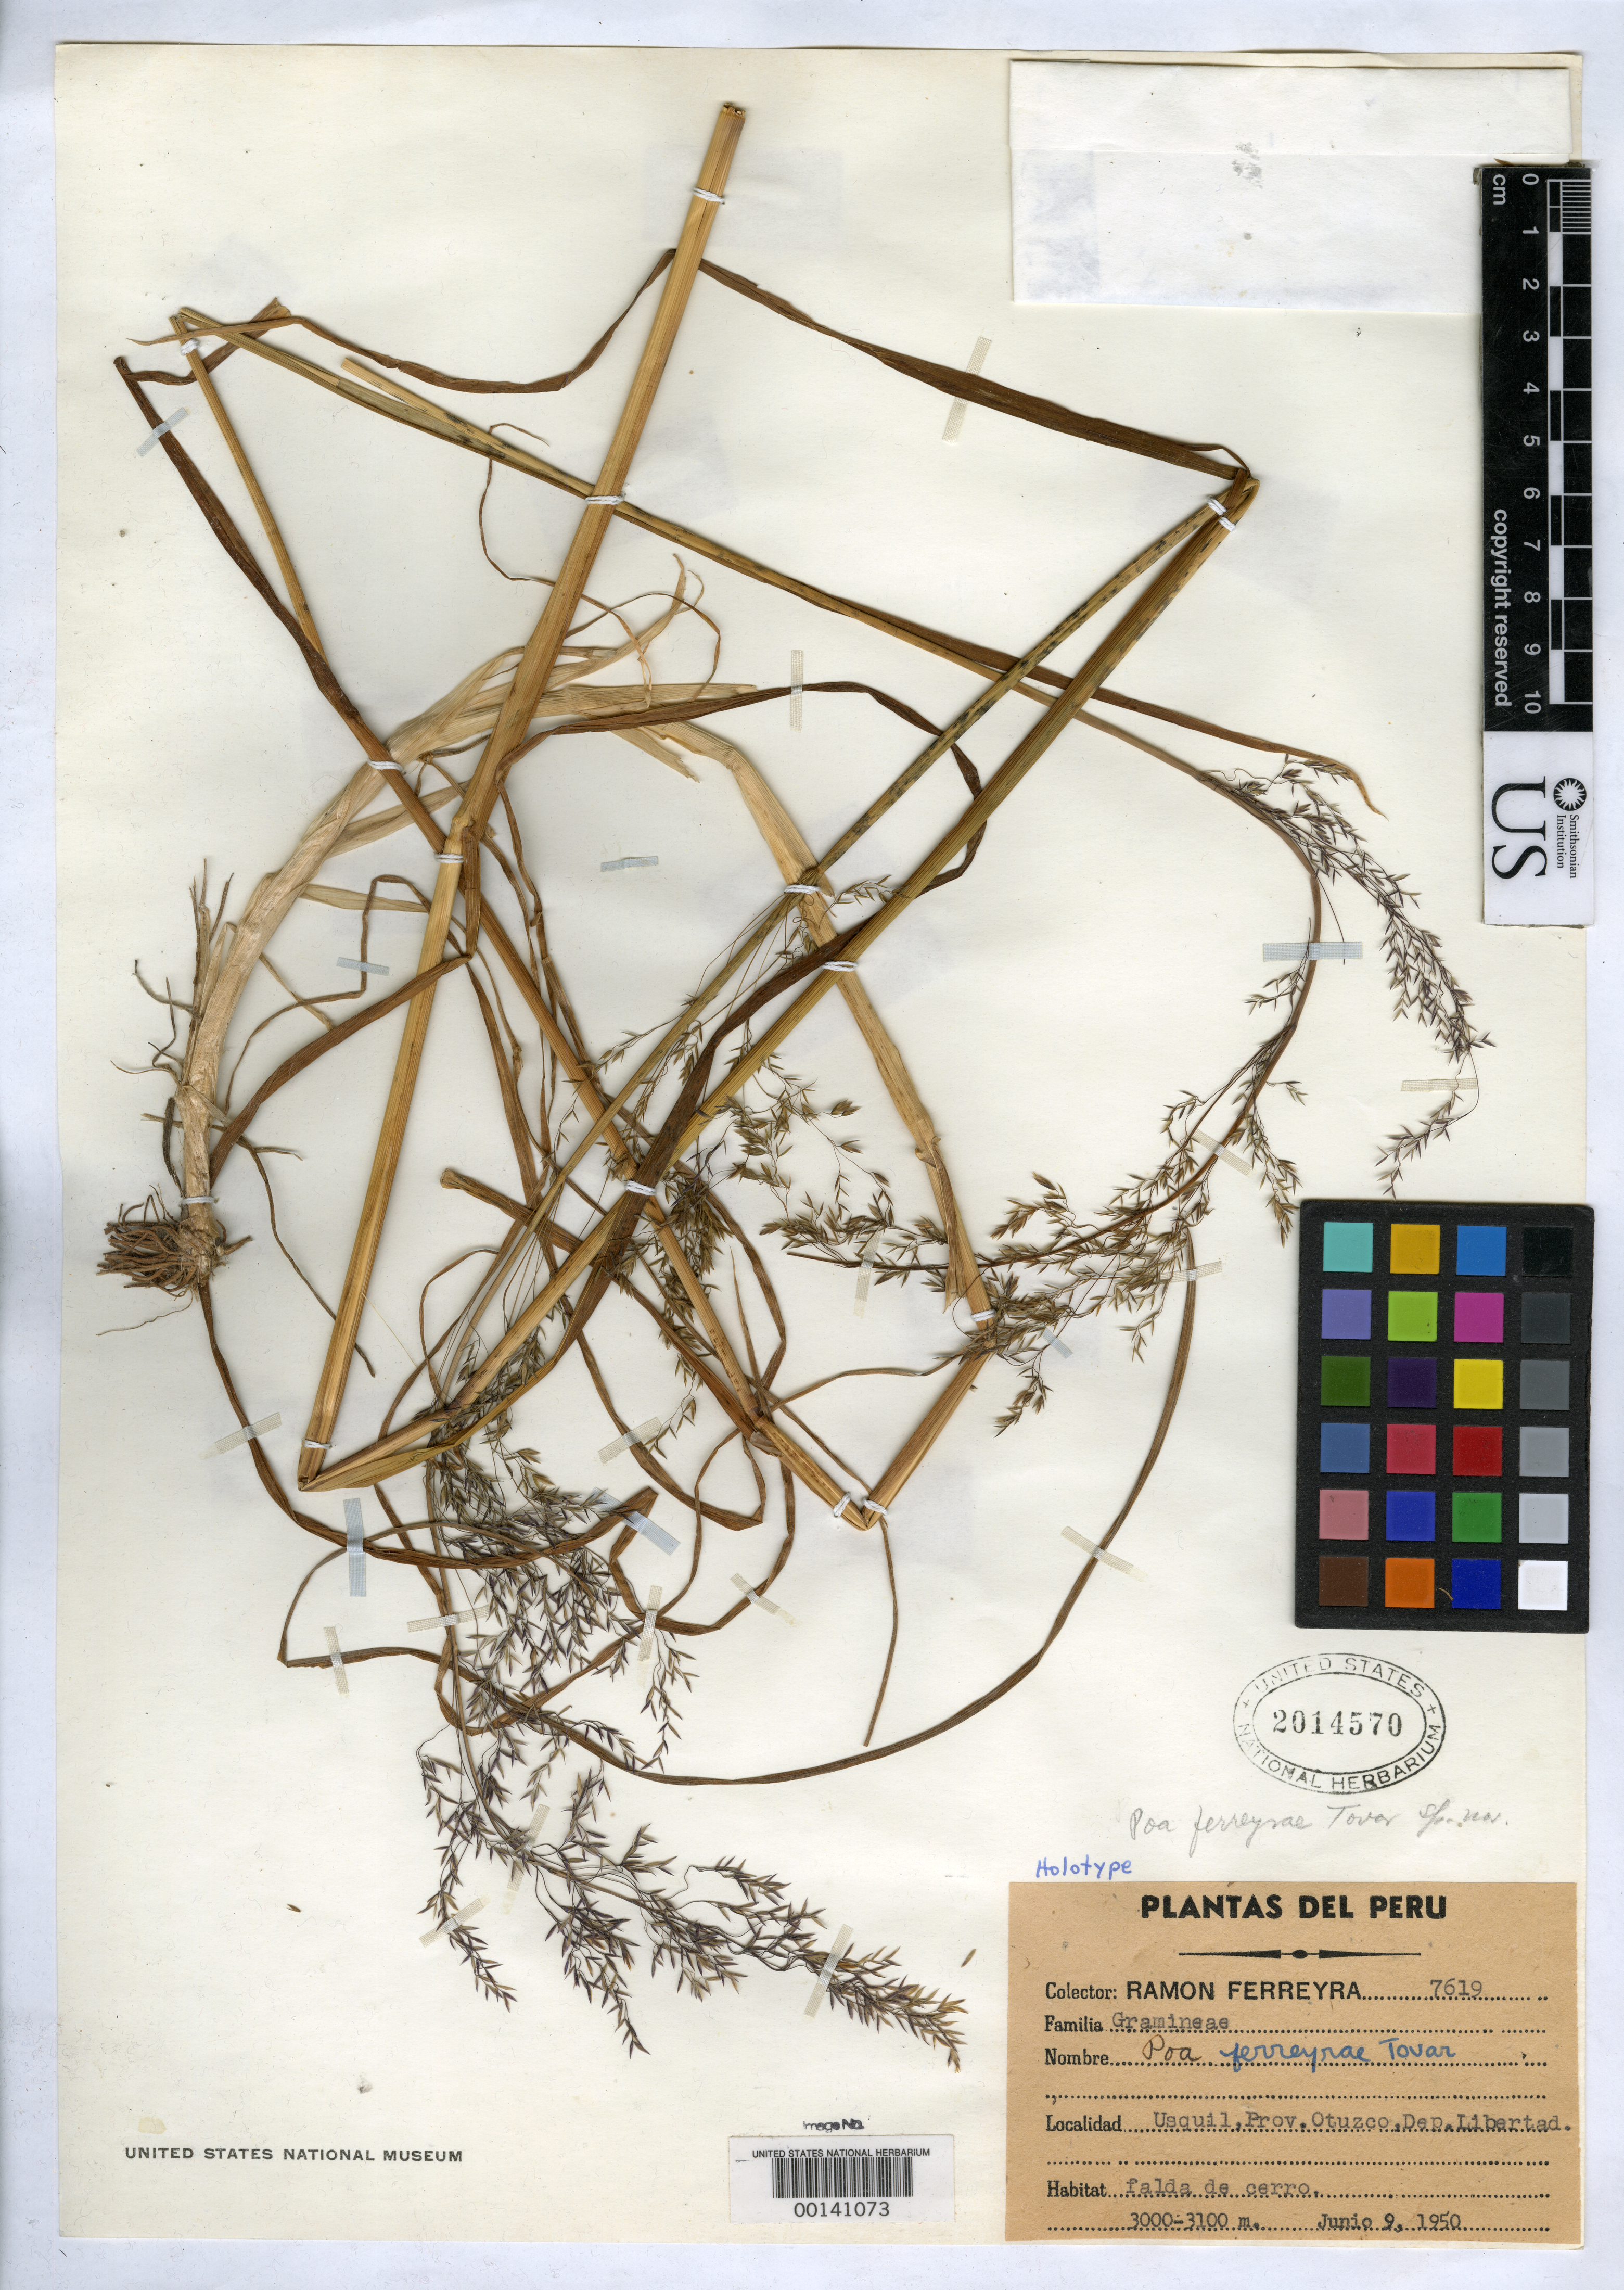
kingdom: Plantae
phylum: Tracheophyta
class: Liliopsida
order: Poales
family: Poaceae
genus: Poa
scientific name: Poa ferreyrae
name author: Tovar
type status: Holotype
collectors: R. A. Ferreyra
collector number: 7619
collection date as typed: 09 Jun 1950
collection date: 1950-06-09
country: Peru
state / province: La Libertad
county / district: Otuzco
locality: Usquil.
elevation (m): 3000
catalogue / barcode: US 2014570